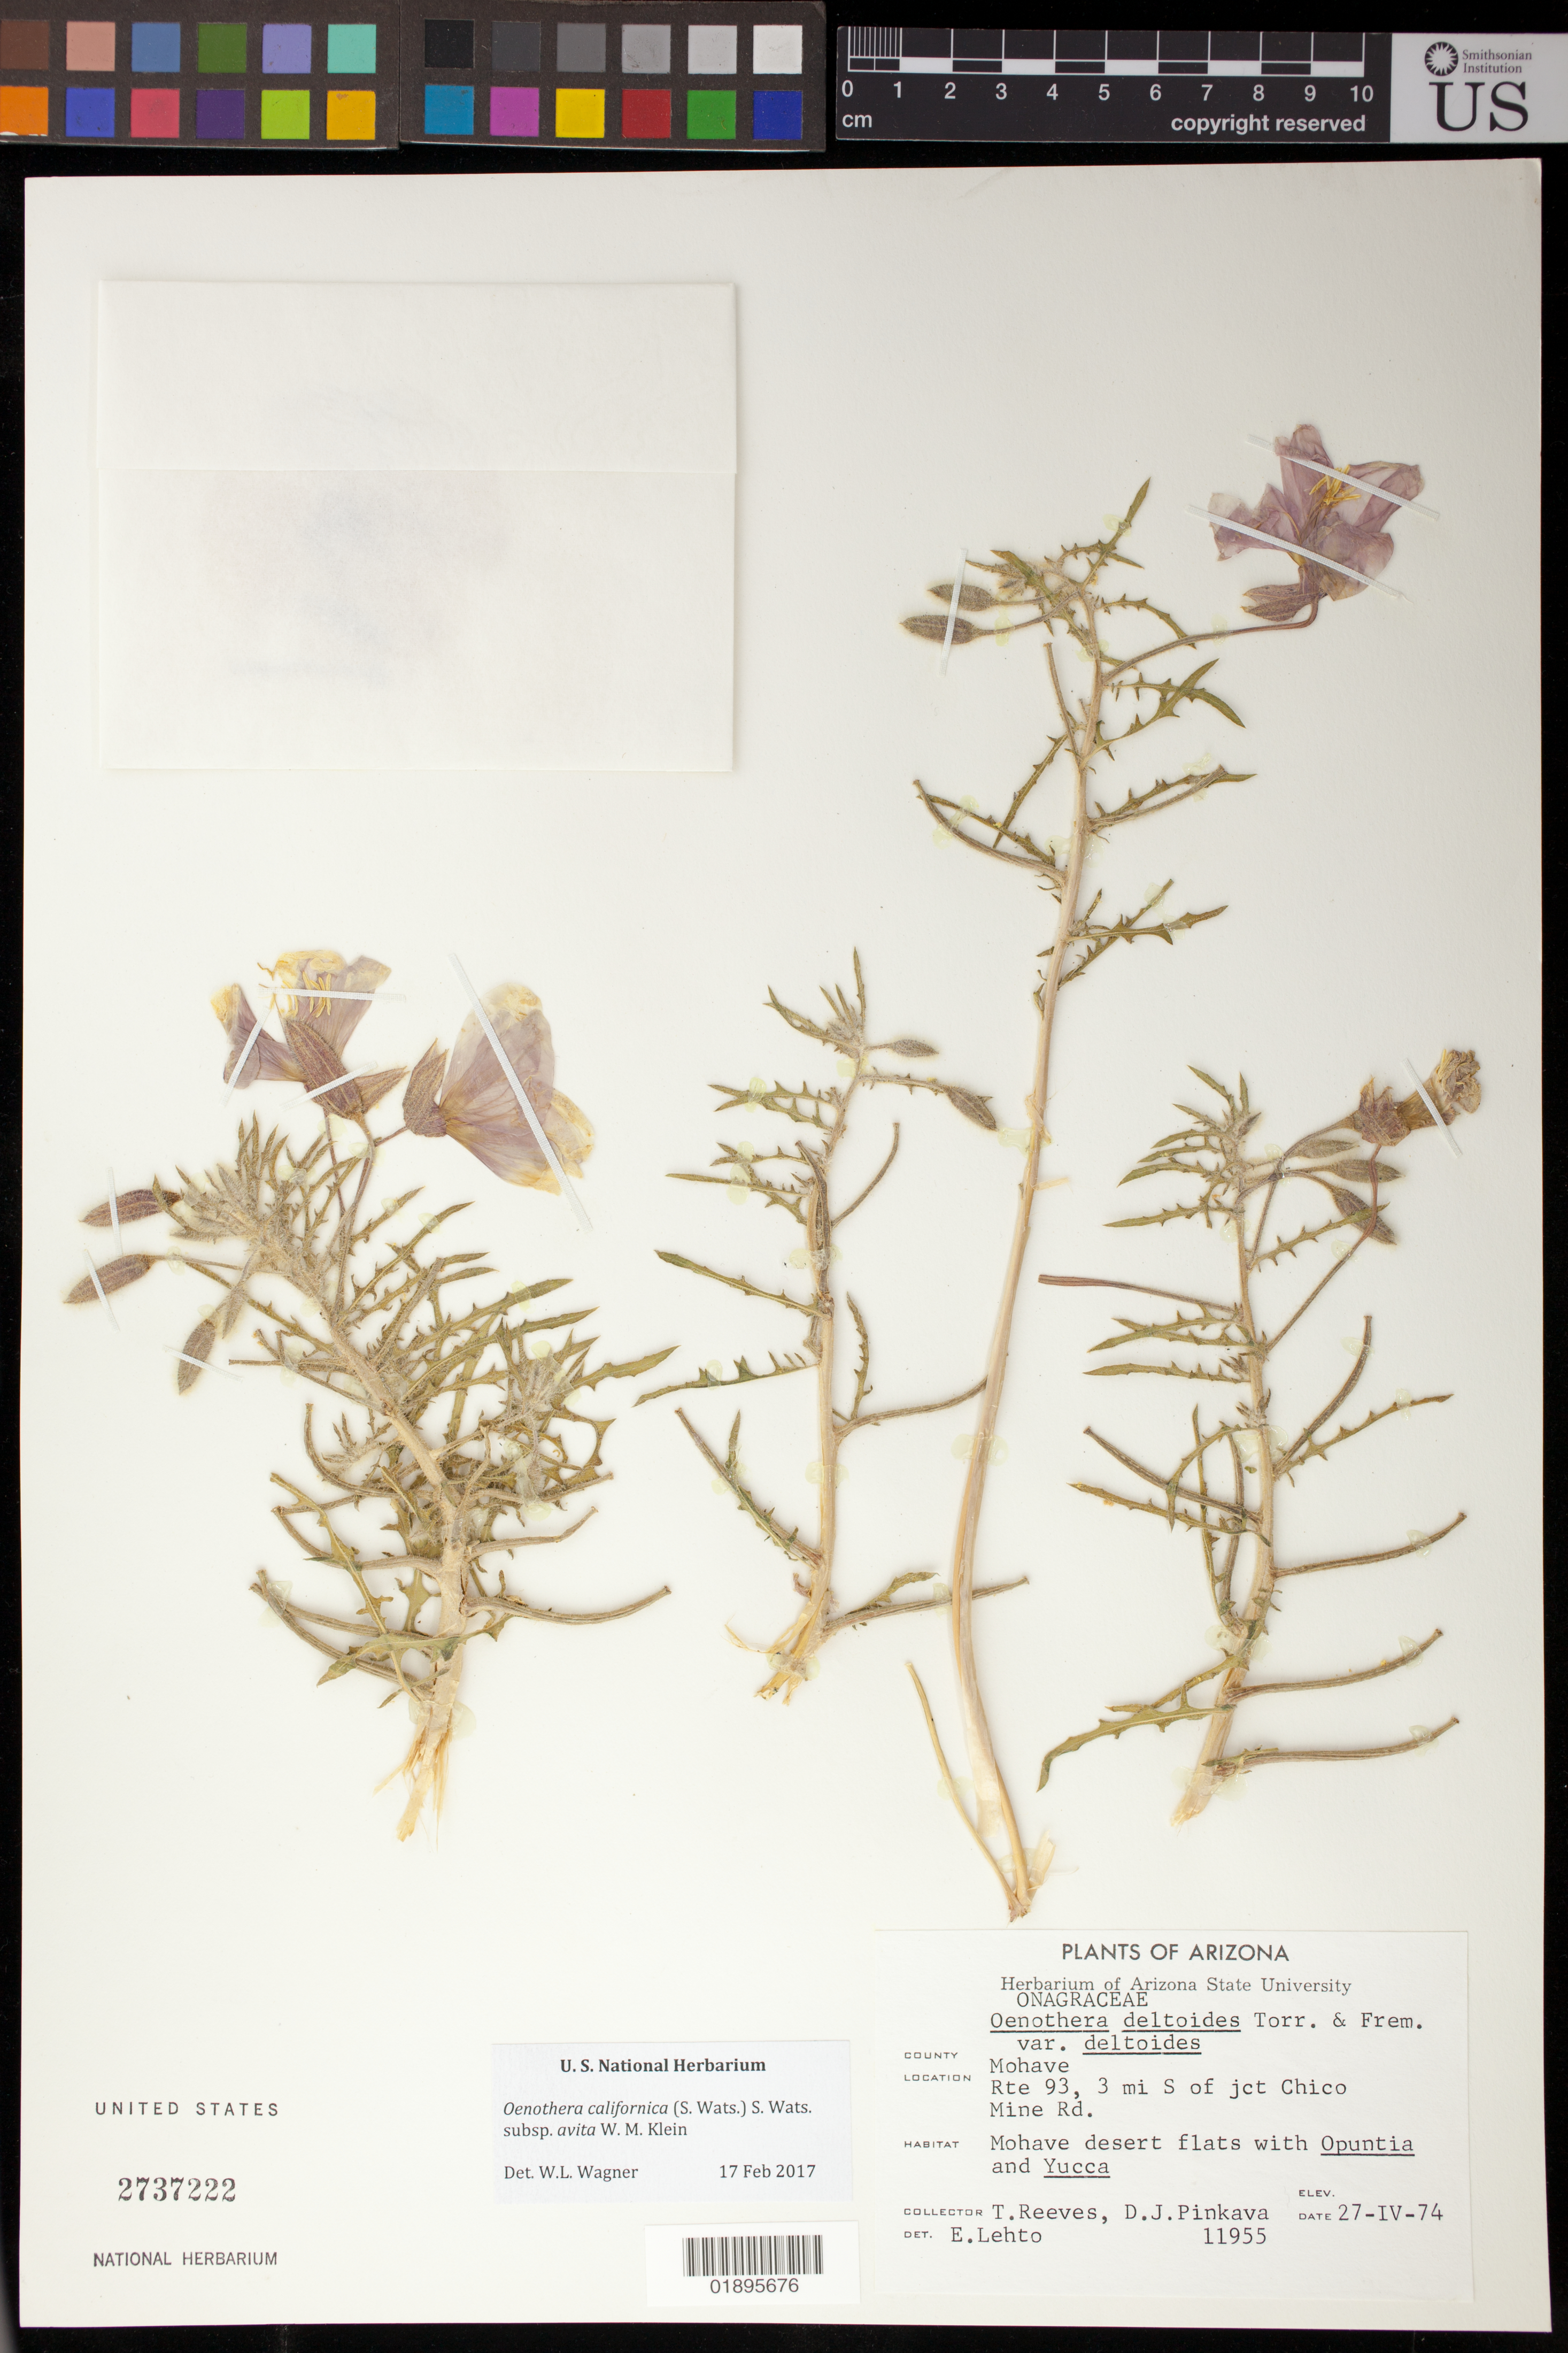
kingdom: Plantae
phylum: Tracheophyta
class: Magnoliopsida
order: Myrtales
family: Onagraceae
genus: Oenothera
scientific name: Oenothera avita subsp. avita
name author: (W.M. Klein) W.M. Klein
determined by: Wagner, W. L., (BOT), Smithsonian Institution - National Museum of Natural History (UNITED STATES)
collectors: D. J. Pinkava & T. Reeves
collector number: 11955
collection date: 1974-04-27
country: United States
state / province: Arizona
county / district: Mohave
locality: Rte 93, 3 mi S of jct Chico Mine Rd.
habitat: Desert flats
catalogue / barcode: US 2737222